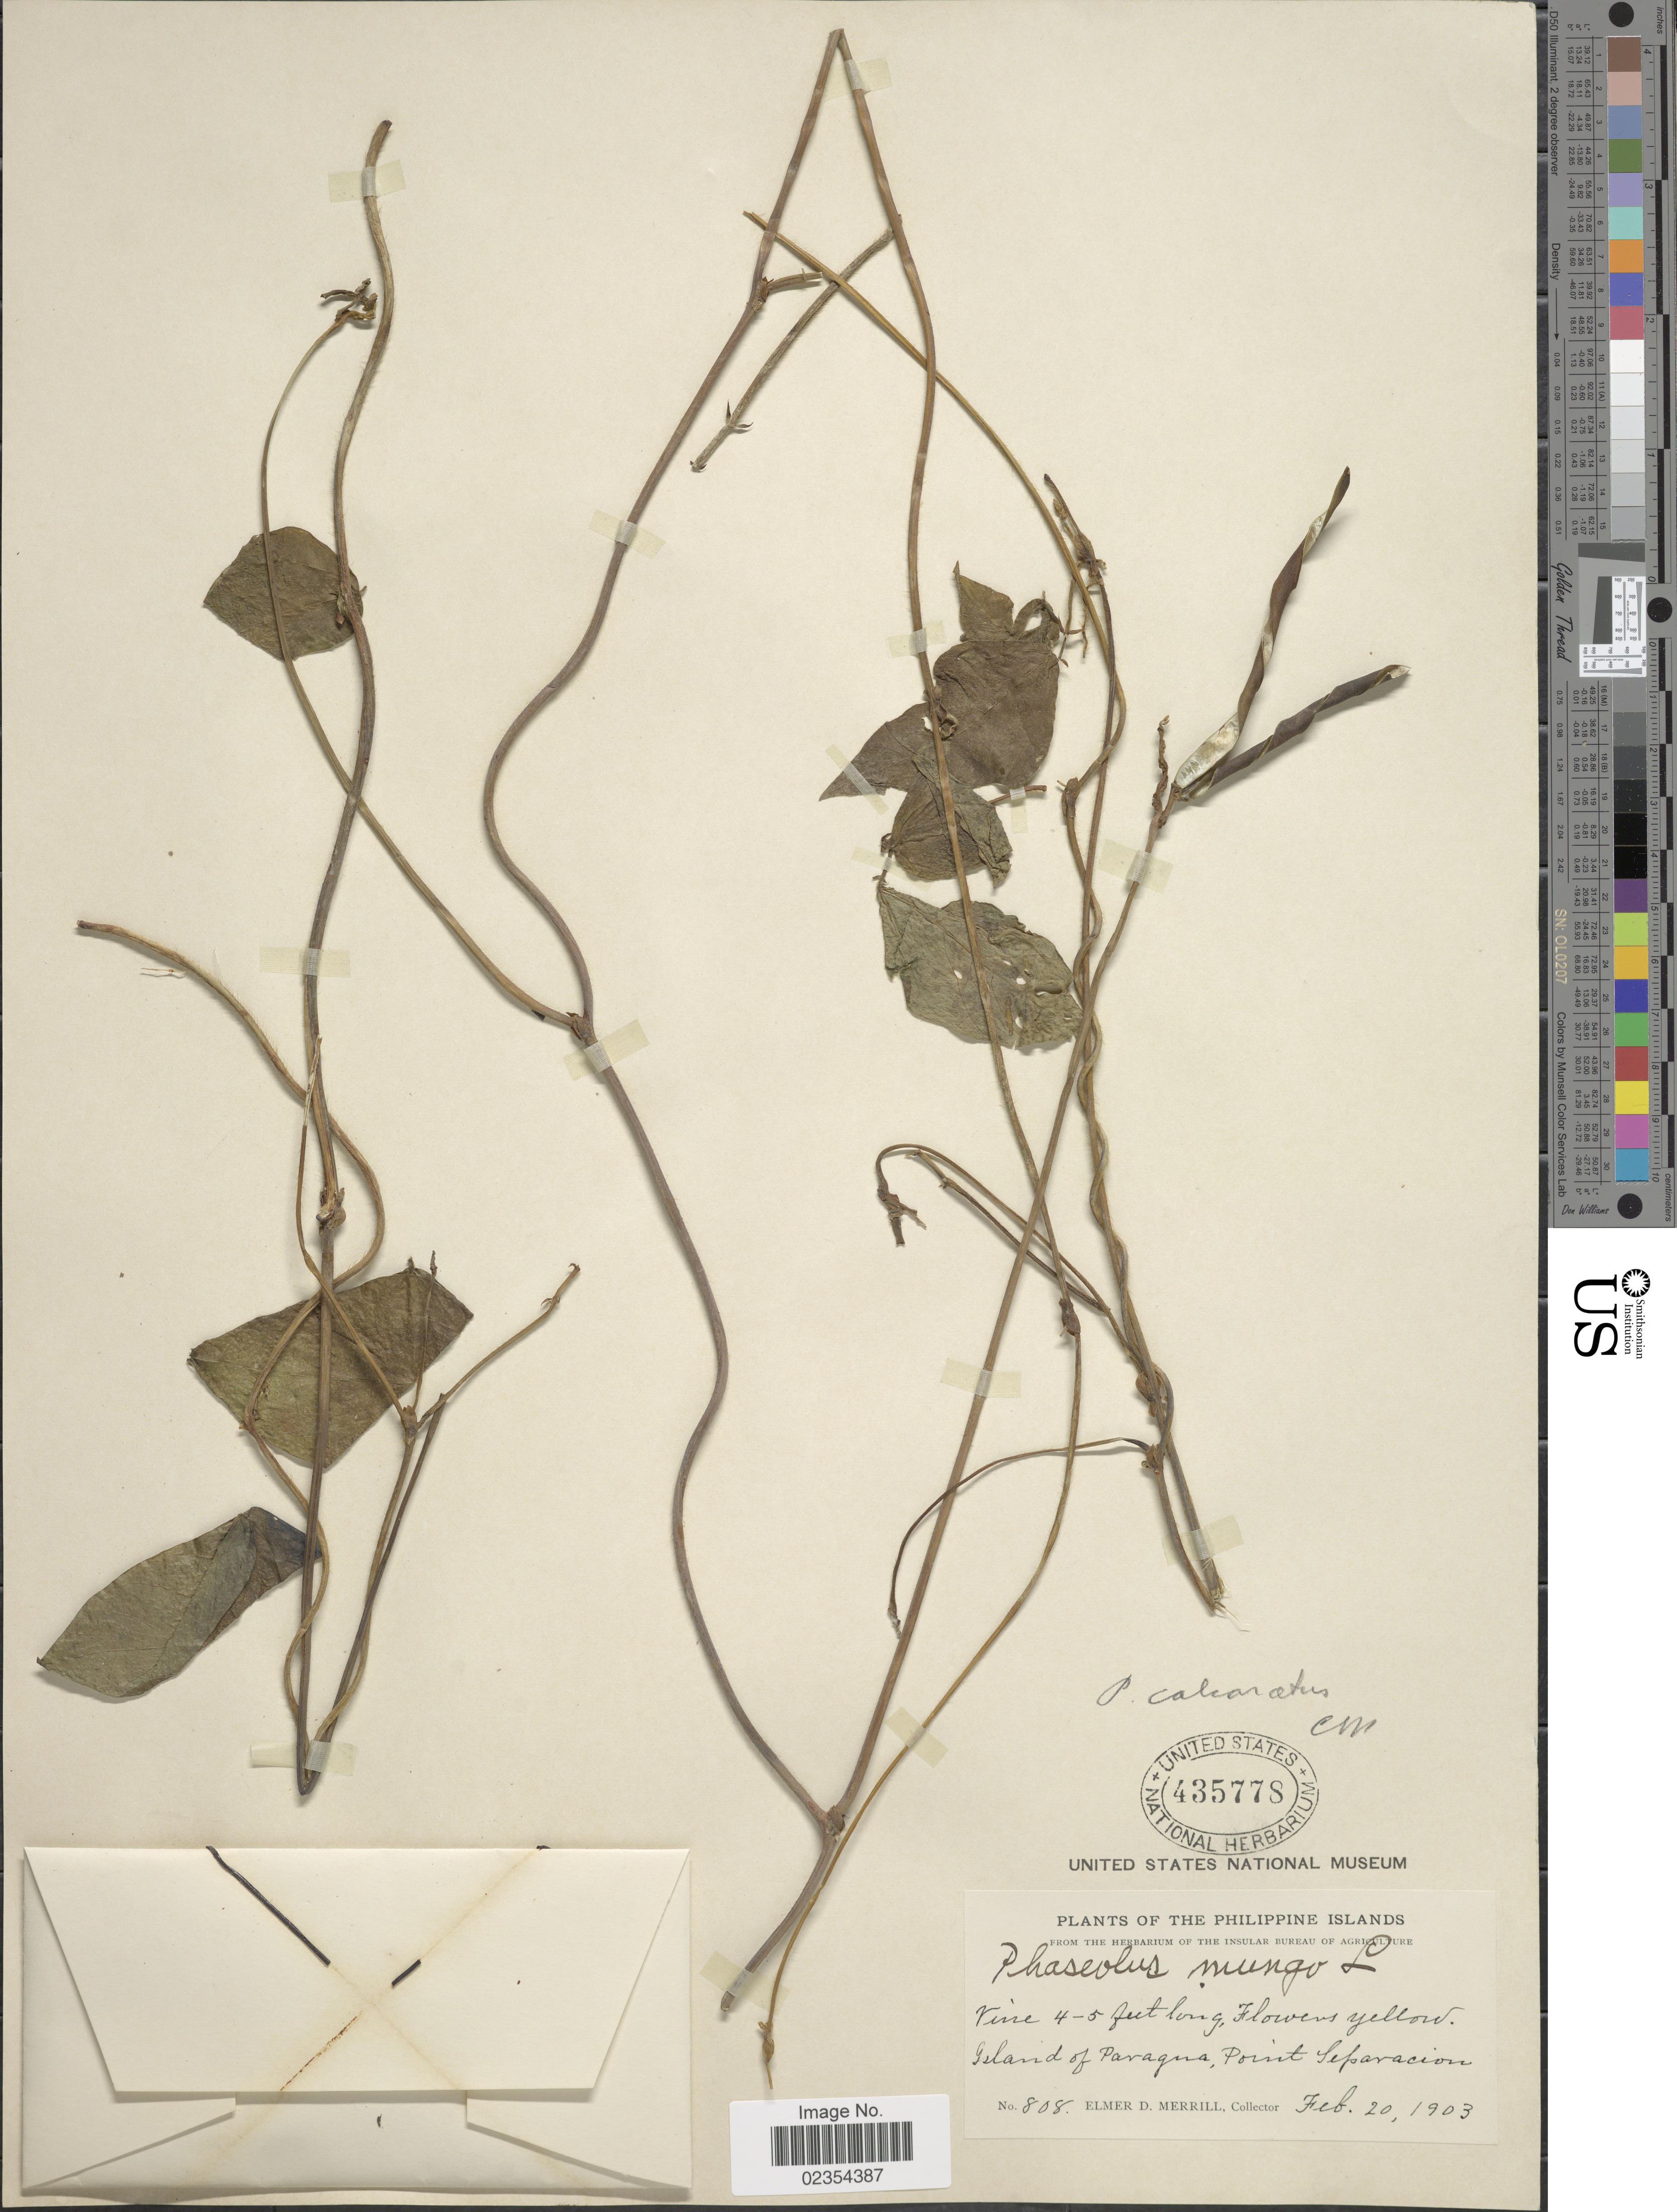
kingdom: Plantae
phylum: Tracheophyta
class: Magnoliopsida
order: Fabales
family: Fabaceae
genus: Vigna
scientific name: Vigna umbellata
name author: (Thunb.) Ohwi & H. Ohashi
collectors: E. D. Merrill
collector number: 808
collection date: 1903-02-20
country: Philippines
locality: The Philippine Islands, Island of Paragua, Point Separacion.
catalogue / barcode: US 435778